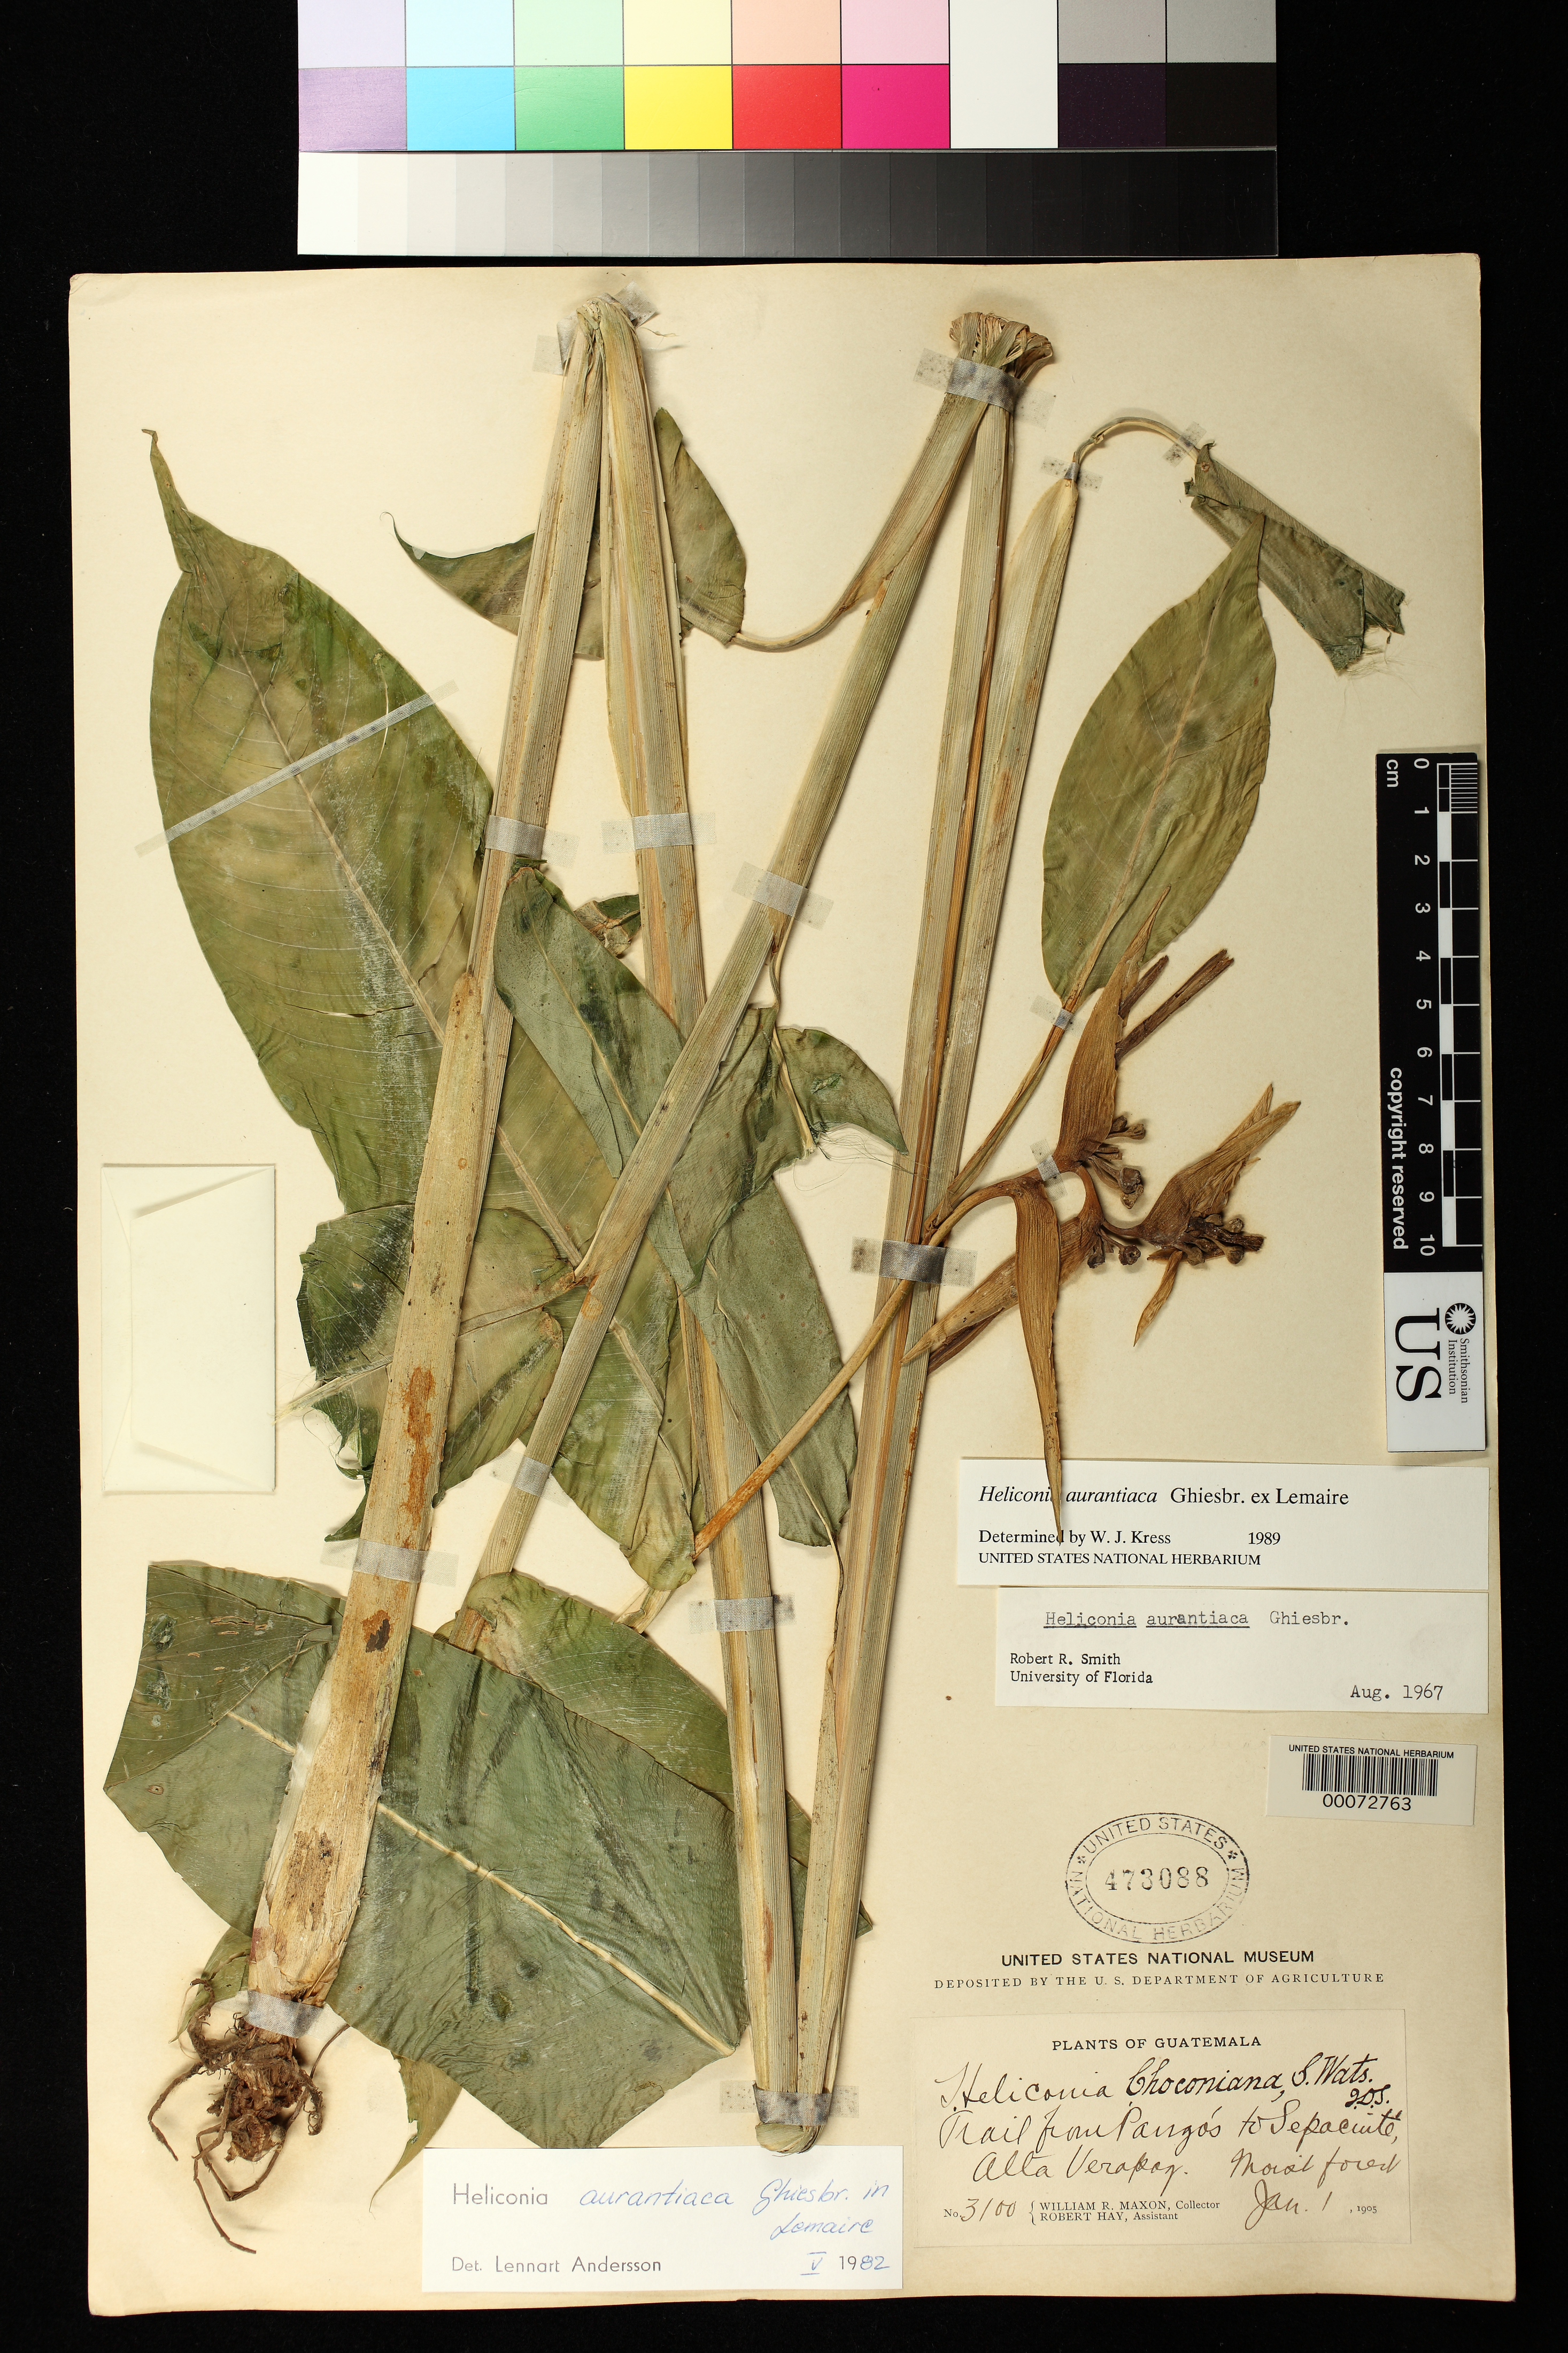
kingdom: Plantae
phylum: Tracheophyta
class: Liliopsida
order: Zingiberales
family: Heliconiaceae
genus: Heliconia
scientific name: Heliconia aurantiaca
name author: Ghiesbr. ex Lem.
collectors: W. R. Maxon & R. H. Hay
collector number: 3100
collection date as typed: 01 Jan 1905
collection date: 1905-01-01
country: Guatemala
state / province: Alta Verapaz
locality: Trail from Panzos to Sepacuite, moist forest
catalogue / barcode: US 473088